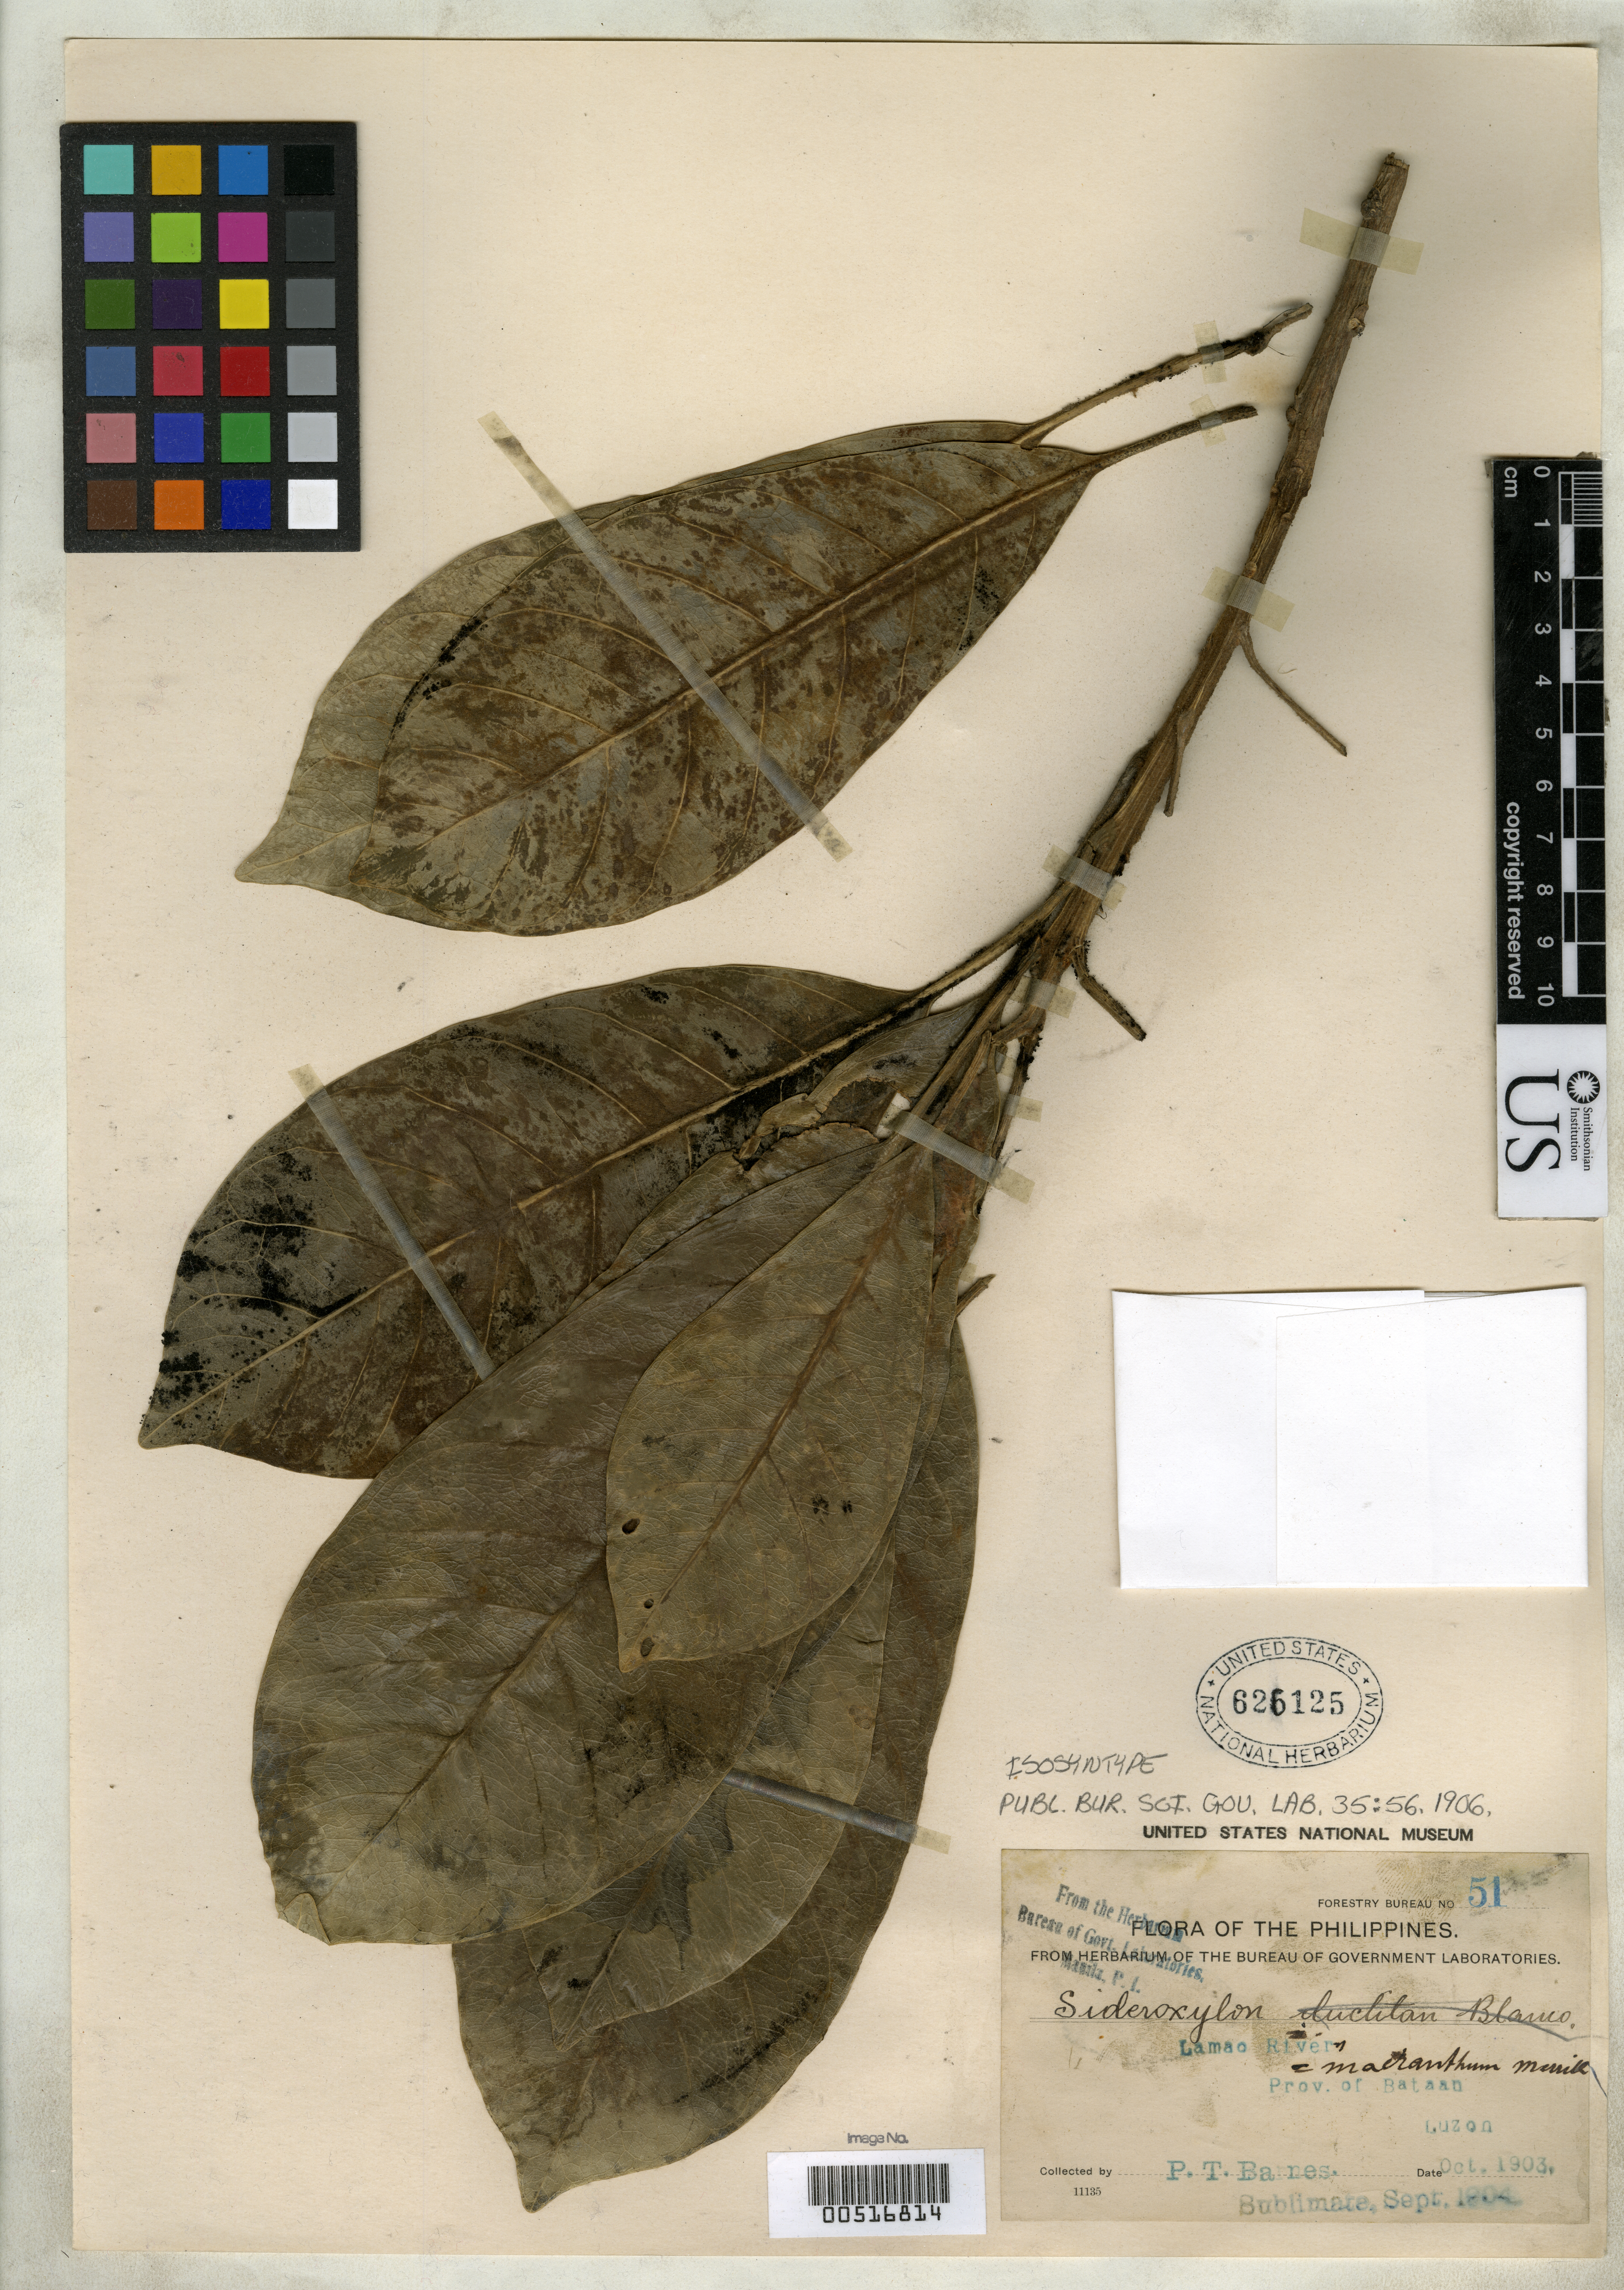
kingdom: Plantae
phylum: Tracheophyta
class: Magnoliopsida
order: Ericales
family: Sapotaceae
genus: Sideroxylon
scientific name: Sideroxylon macranthum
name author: Merr.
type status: Isosyntype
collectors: P. Barnes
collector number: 51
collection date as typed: Oct 1903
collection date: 1903-10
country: Philippines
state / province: Central Luzon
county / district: Bataan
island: Luzon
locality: Lamao River, Prov. of Bataan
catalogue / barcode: US 626125